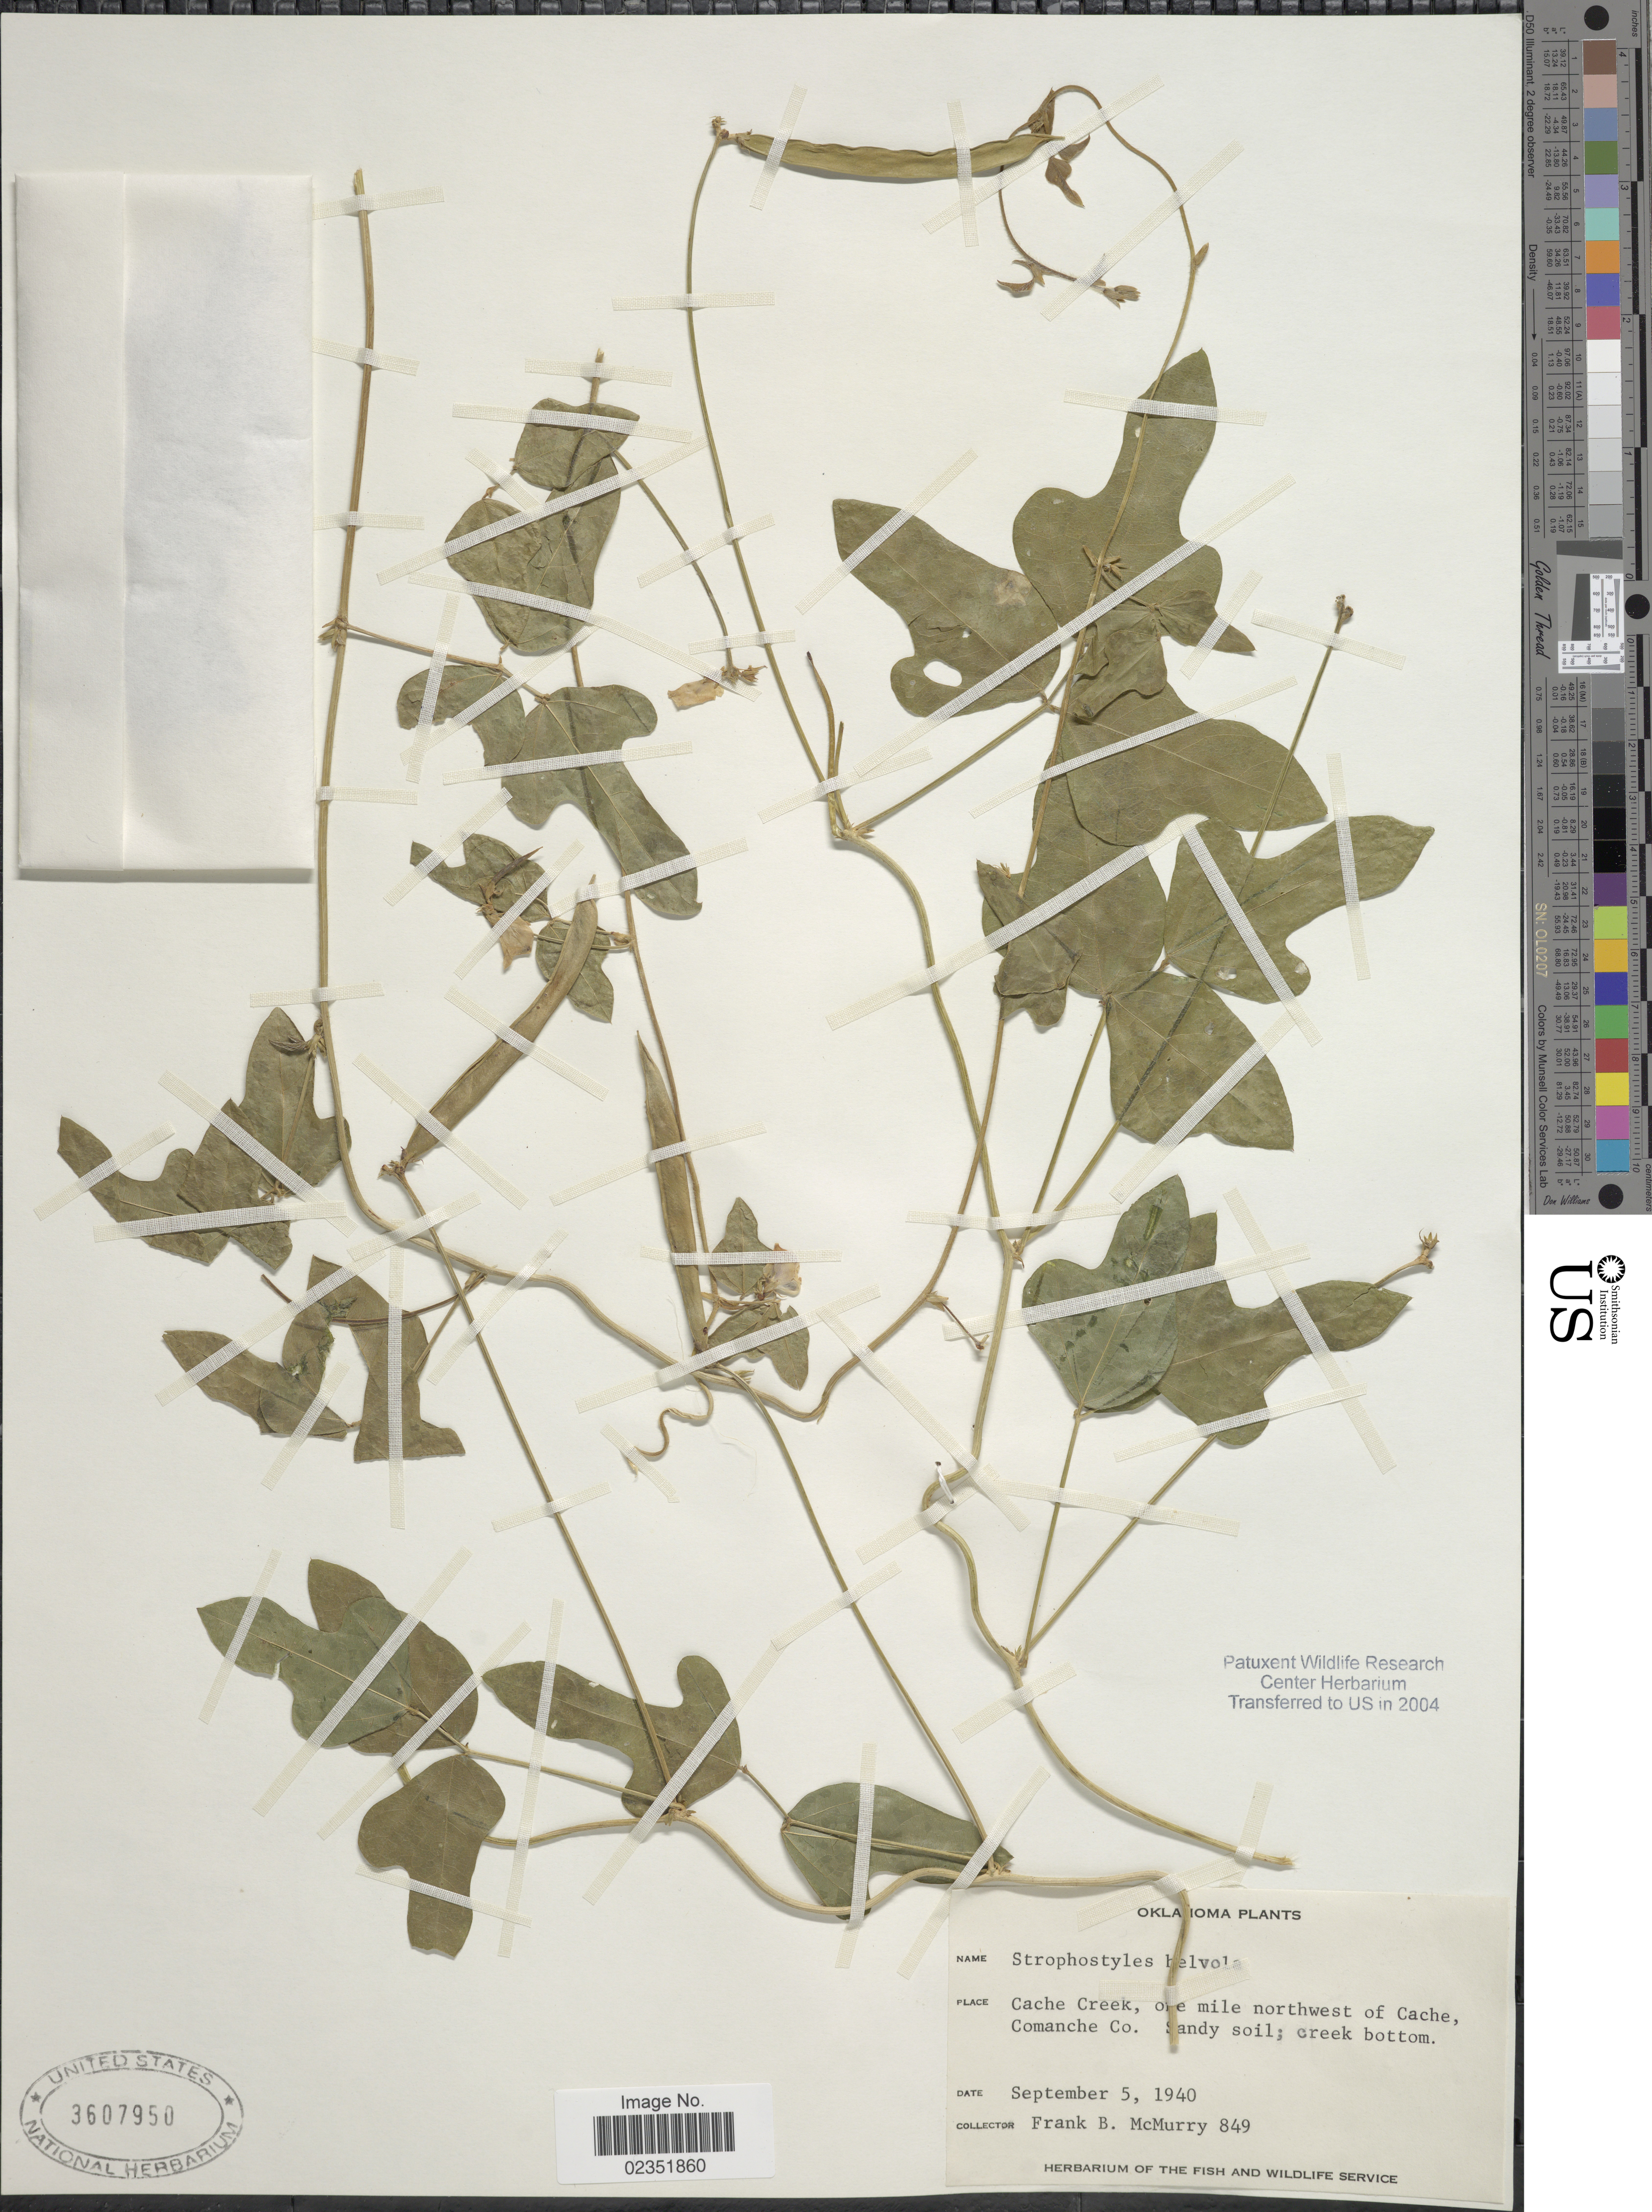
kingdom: Plantae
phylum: Tracheophyta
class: Magnoliopsida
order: Fabales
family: Fabaceae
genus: Strophostyles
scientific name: Strophostyles helvola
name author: (L.) Elliott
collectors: F. B. McMurry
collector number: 849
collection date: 1940-09-05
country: United States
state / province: Oklahoma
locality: Cache Creek, one mile northwest of Cache, Comanche Co. Sandy soil; creek bottom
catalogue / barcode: US 3607950